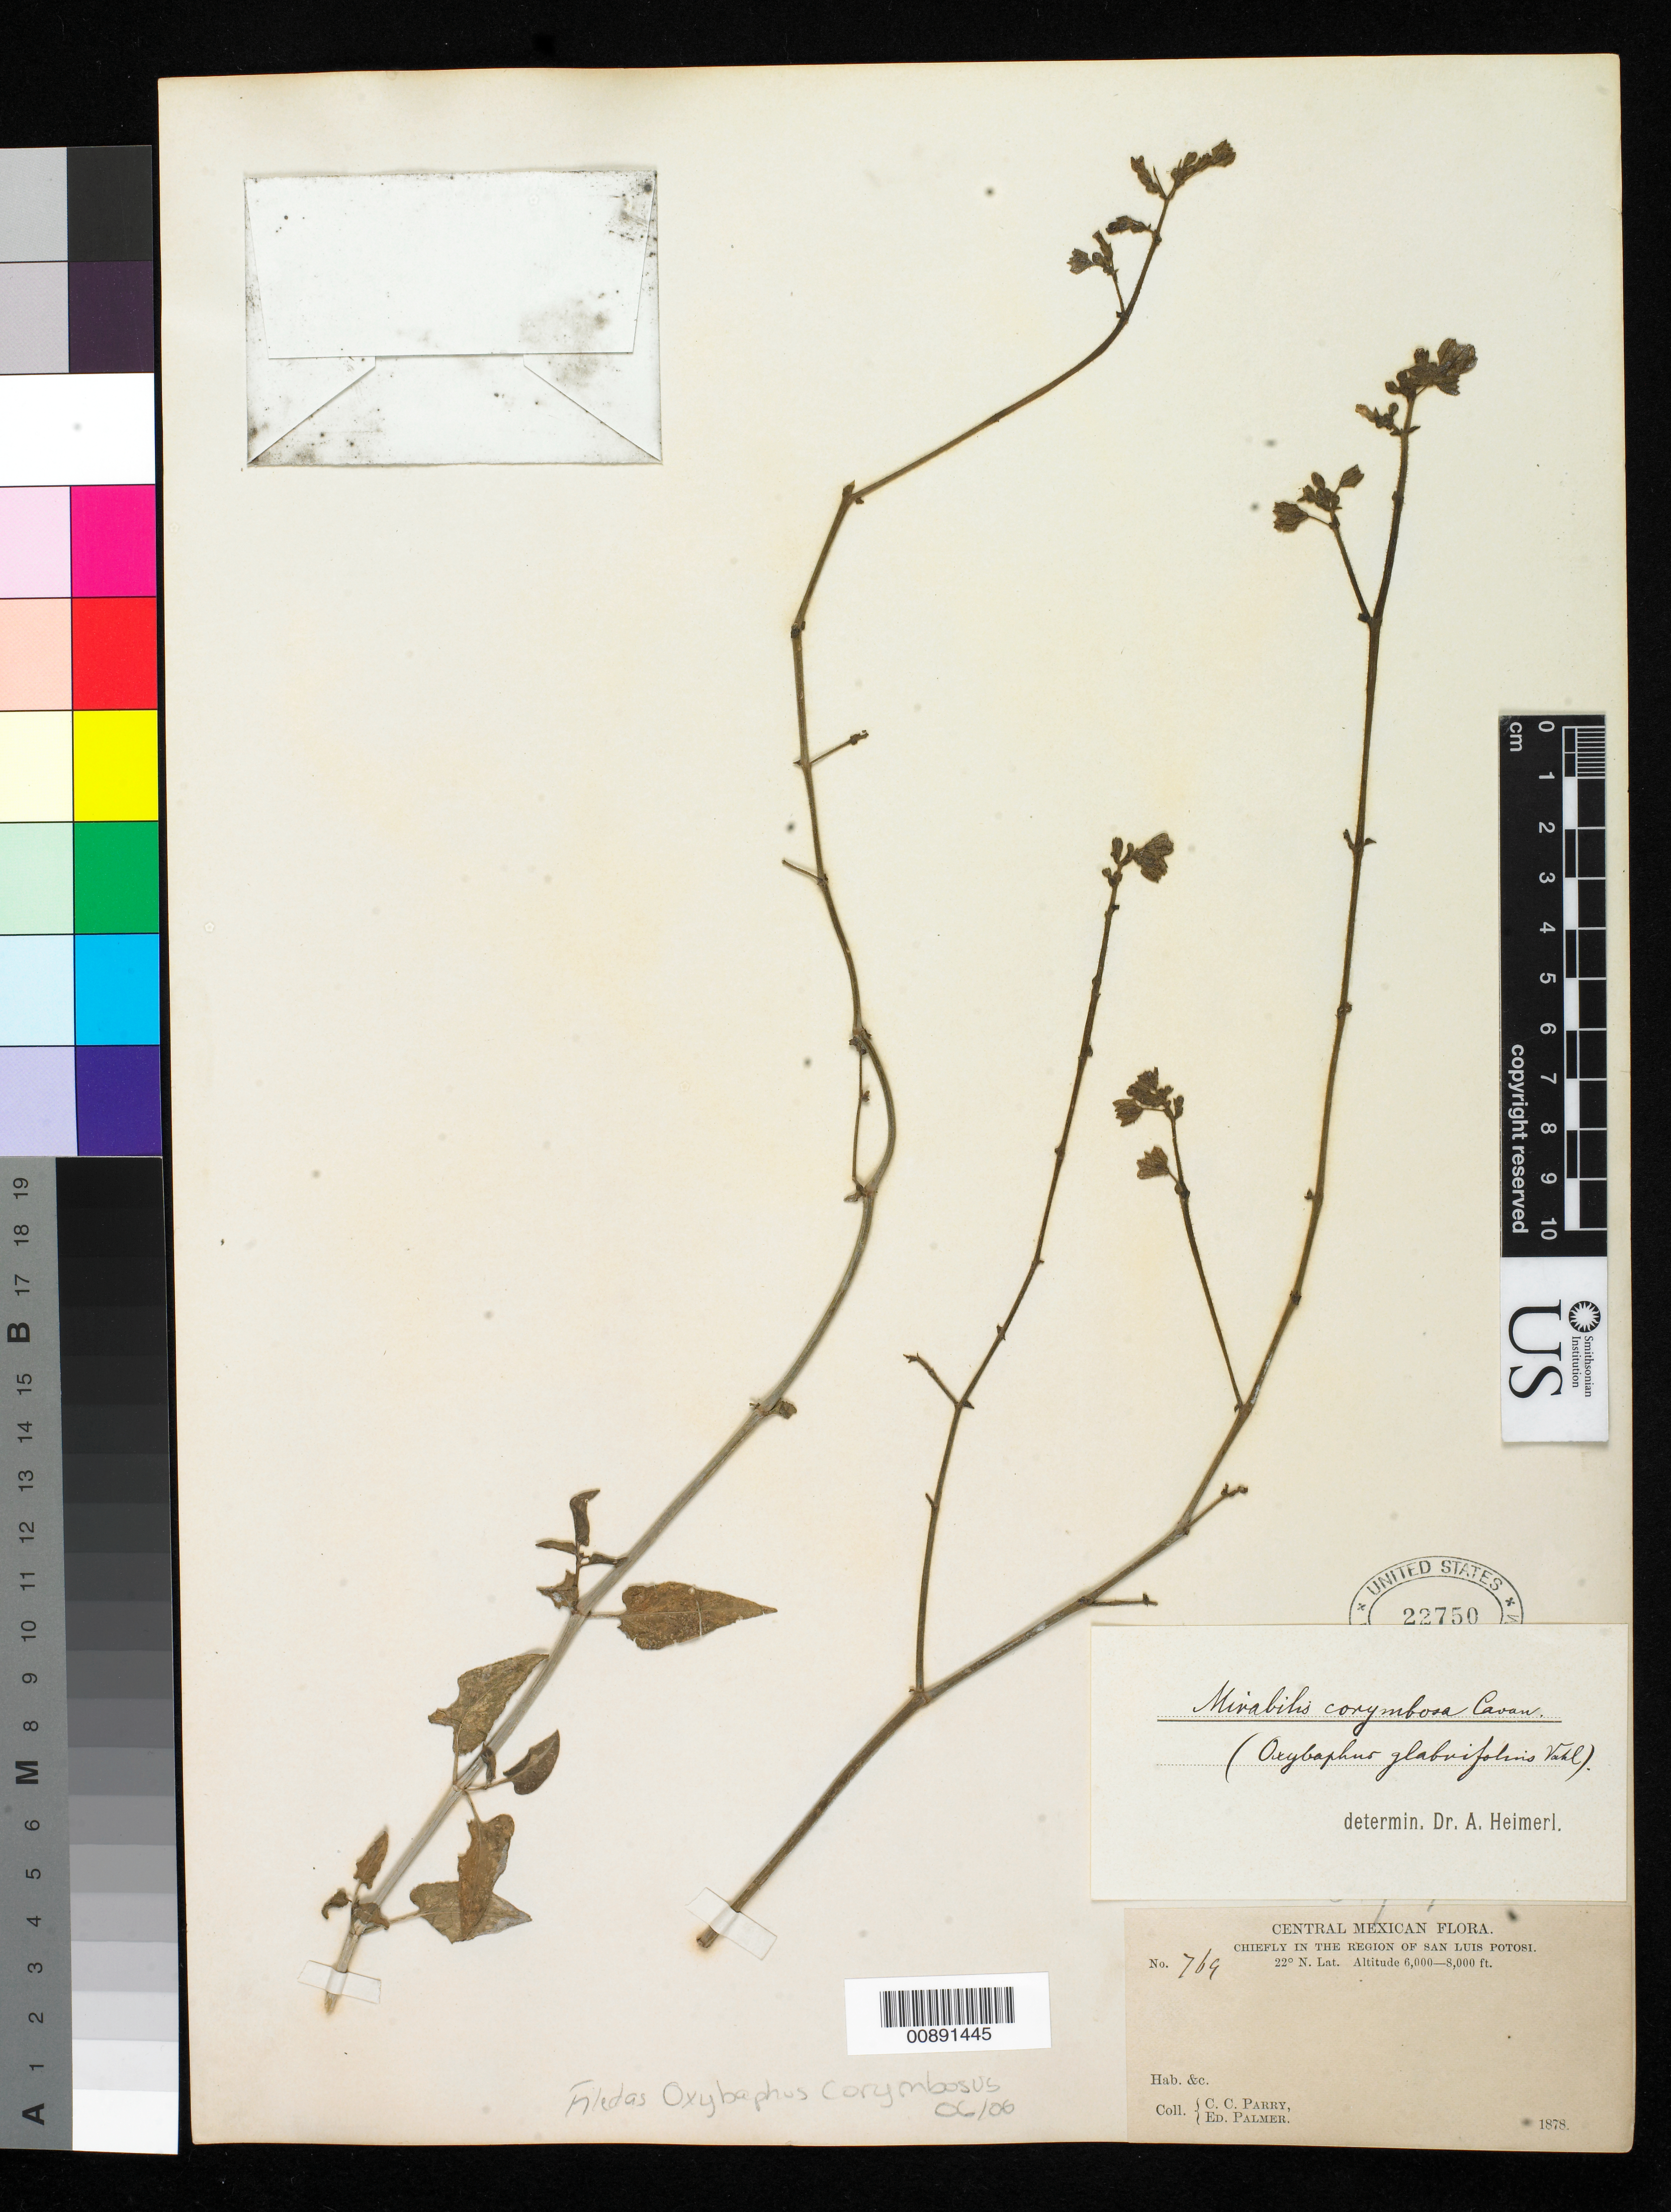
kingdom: Plantae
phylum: Tracheophyta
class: Magnoliopsida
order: Caryophyllales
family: Nyctaginaceae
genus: Mirabilis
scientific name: Mirabilis glabrifolia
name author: (Ort.) I.M. Johnst.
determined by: Strong, Mark T., (BOT), Smithsonian Institution - National Museum of Natural History (UNITED STATES)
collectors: C. C. Parry & E. Palmer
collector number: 769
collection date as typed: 1878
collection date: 1878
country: Mexico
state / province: San Luis Potosí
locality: Chiefly in the region of San Luis Potosí.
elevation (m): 1829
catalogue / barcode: US 22750